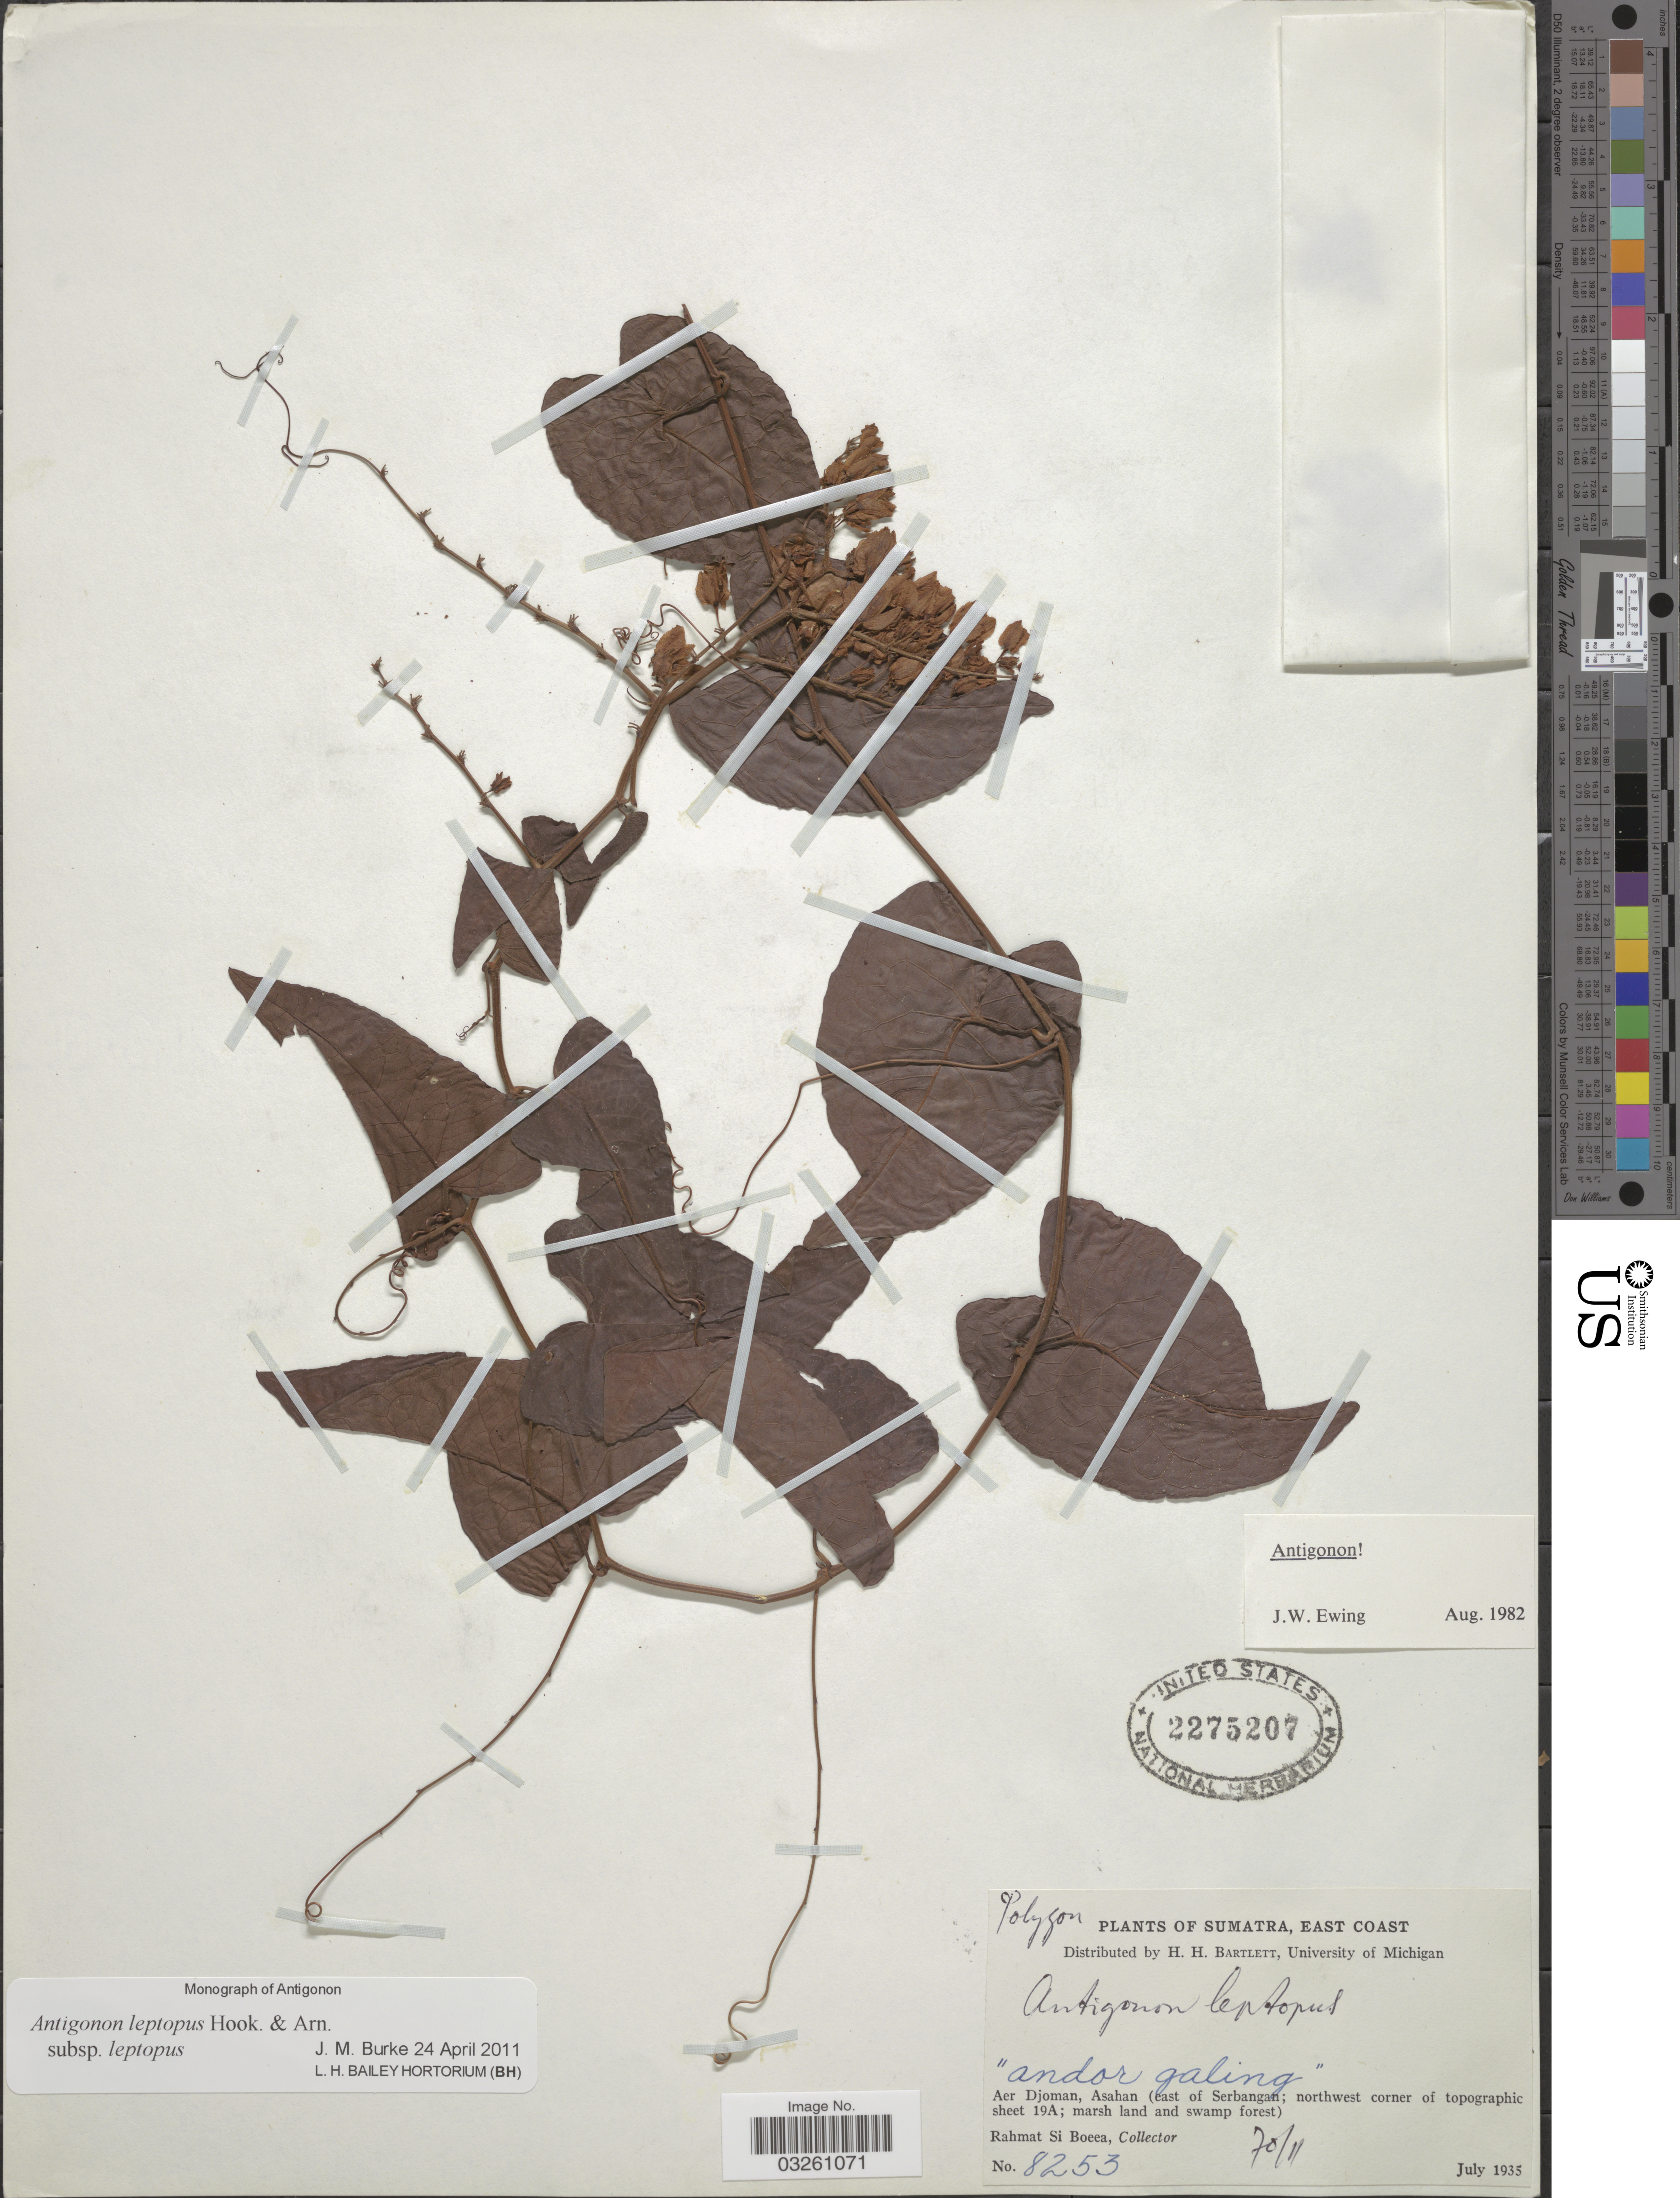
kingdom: Plantae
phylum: Tracheophyta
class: Magnoliopsida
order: Caryophyllales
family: Polygonaceae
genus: Antigonon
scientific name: Antigonon leptopus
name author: Hook. & Arn.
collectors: Rahmat Si Boeea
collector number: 8253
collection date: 1935-07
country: Indonesia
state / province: Sumatra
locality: East Coast. Aer Djoman, Asahan (east of Serbangan); northwest corner of topographic sheet 19A; marsh land and swamp forest).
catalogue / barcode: US 2275207